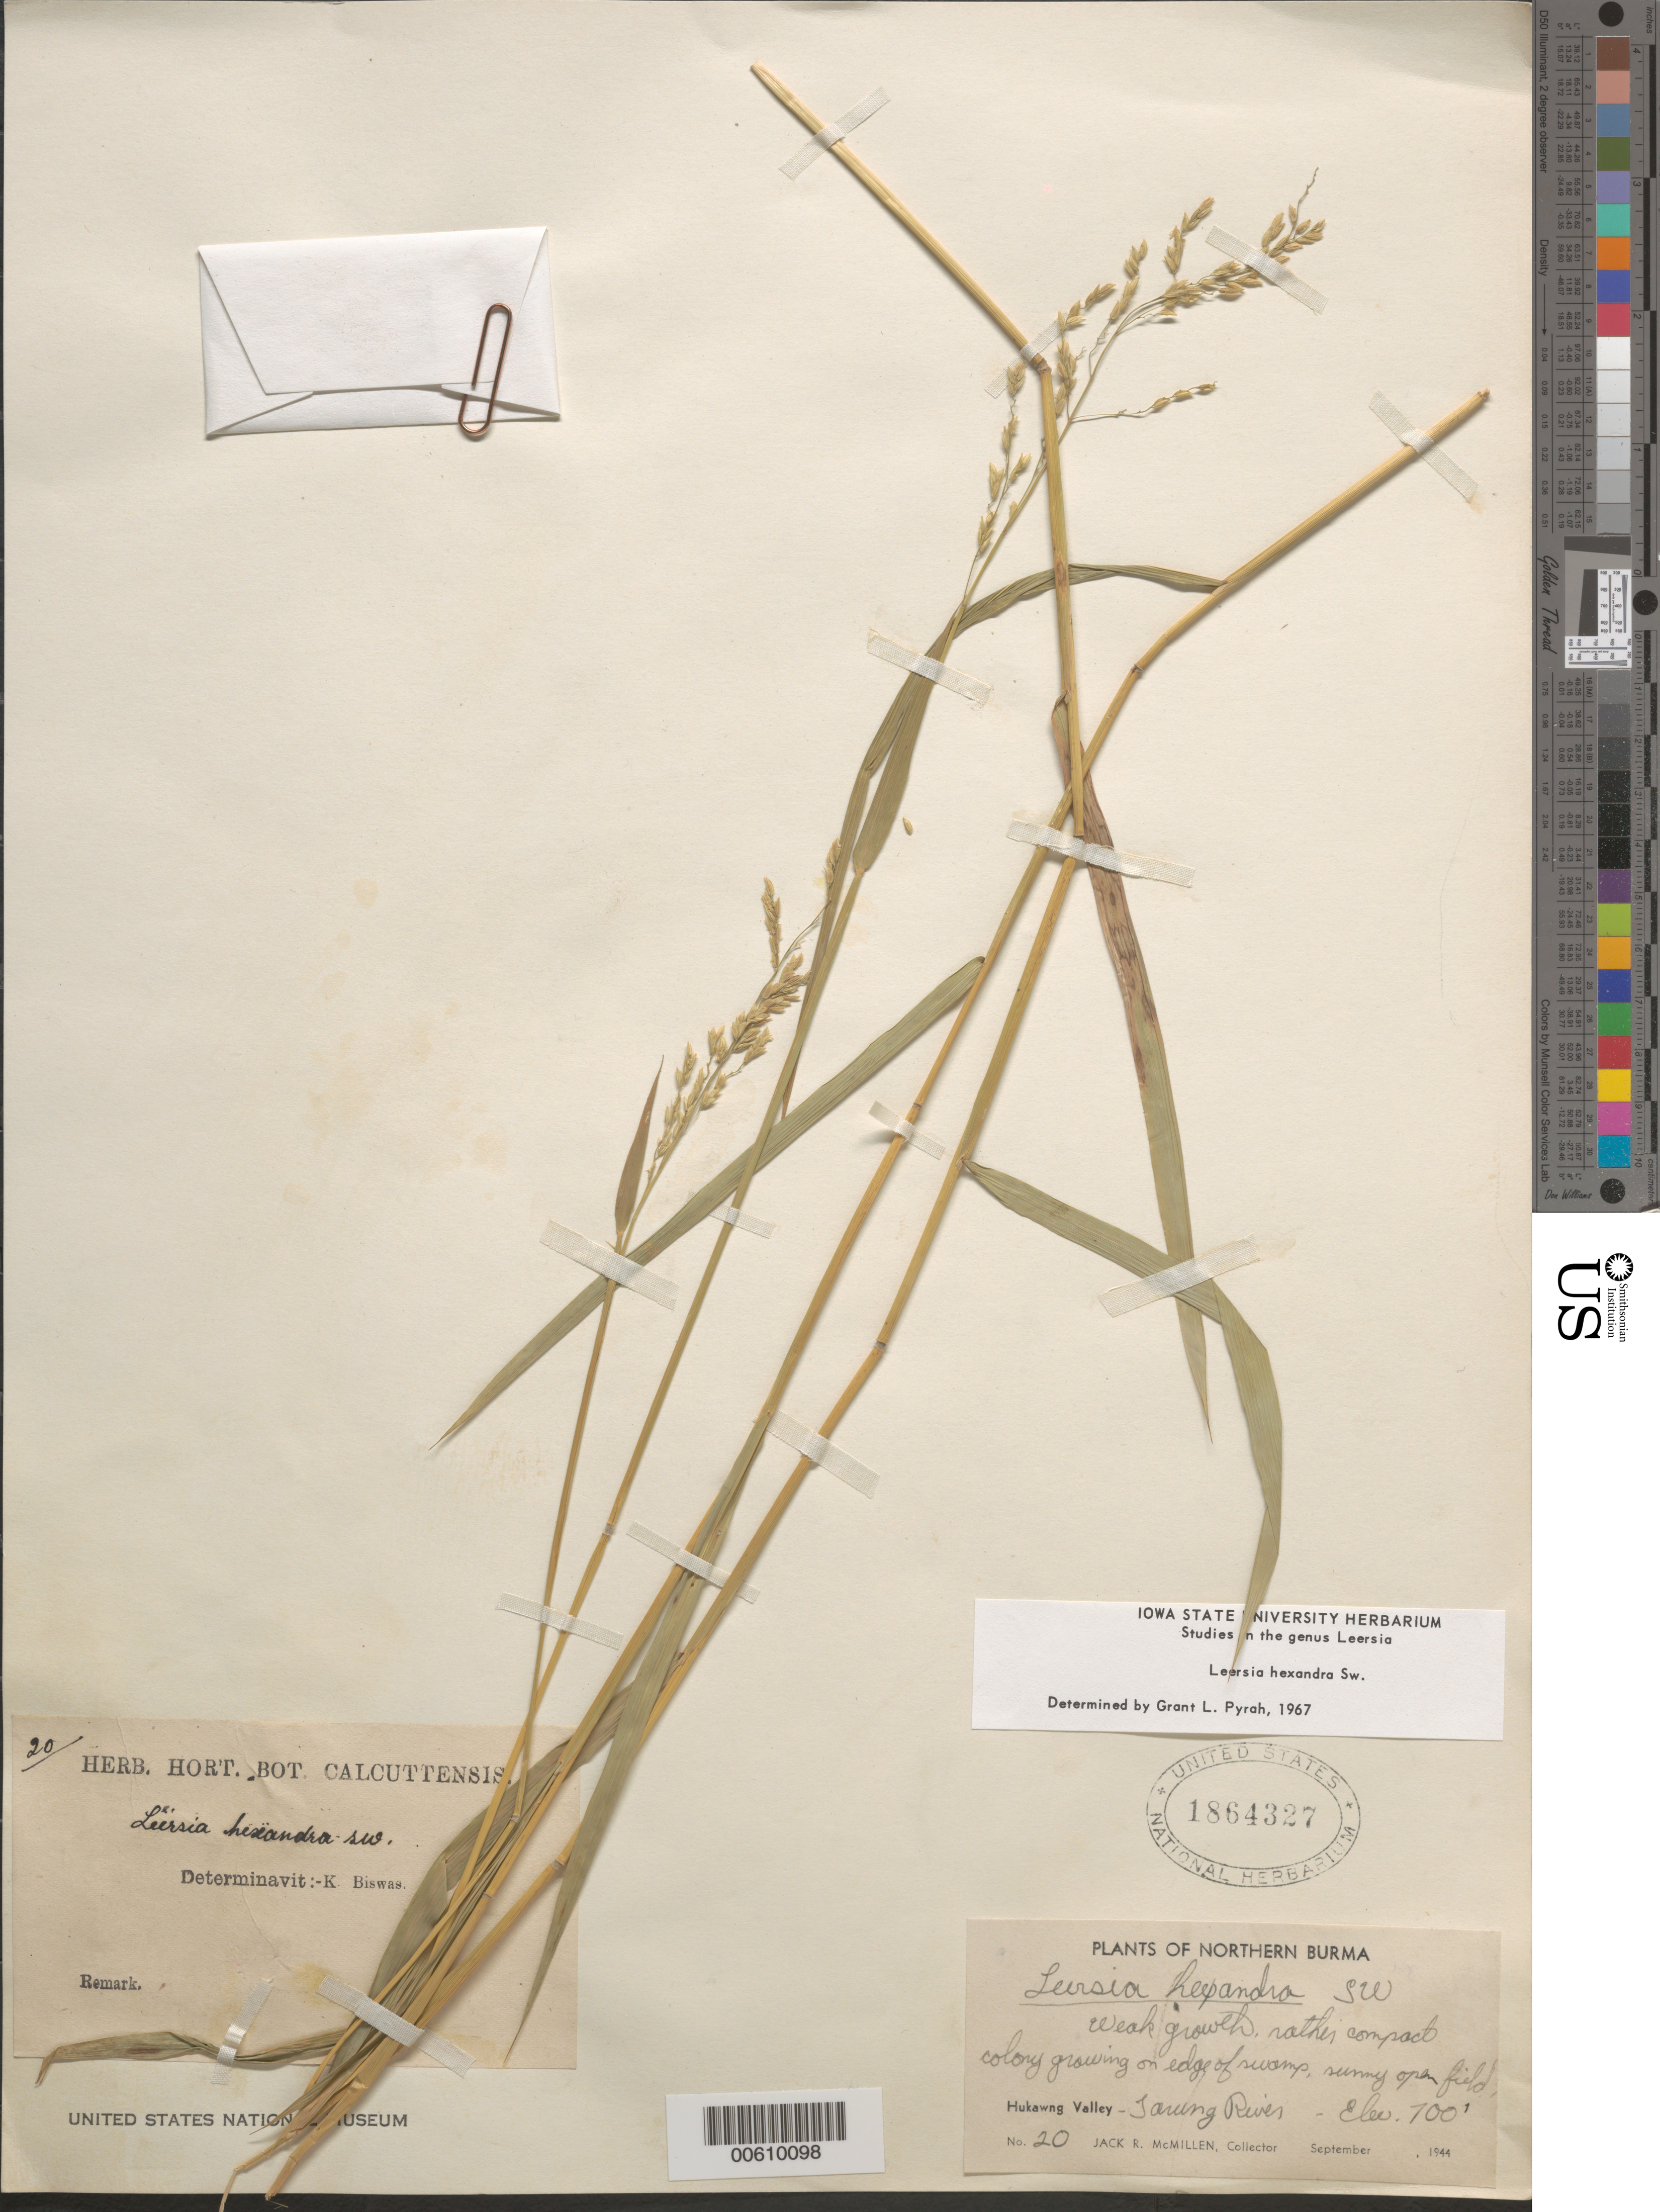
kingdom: Plantae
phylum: Tracheophyta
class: Liliopsida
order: Poales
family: Poaceae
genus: Leersia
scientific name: Leersia hexandra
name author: Sw.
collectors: J. McMillen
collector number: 20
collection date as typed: Sep 1944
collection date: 1944-09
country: Myanmar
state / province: Kachin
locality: Hukawng Valley, Tauing River, northern Burma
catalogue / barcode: US 1864327